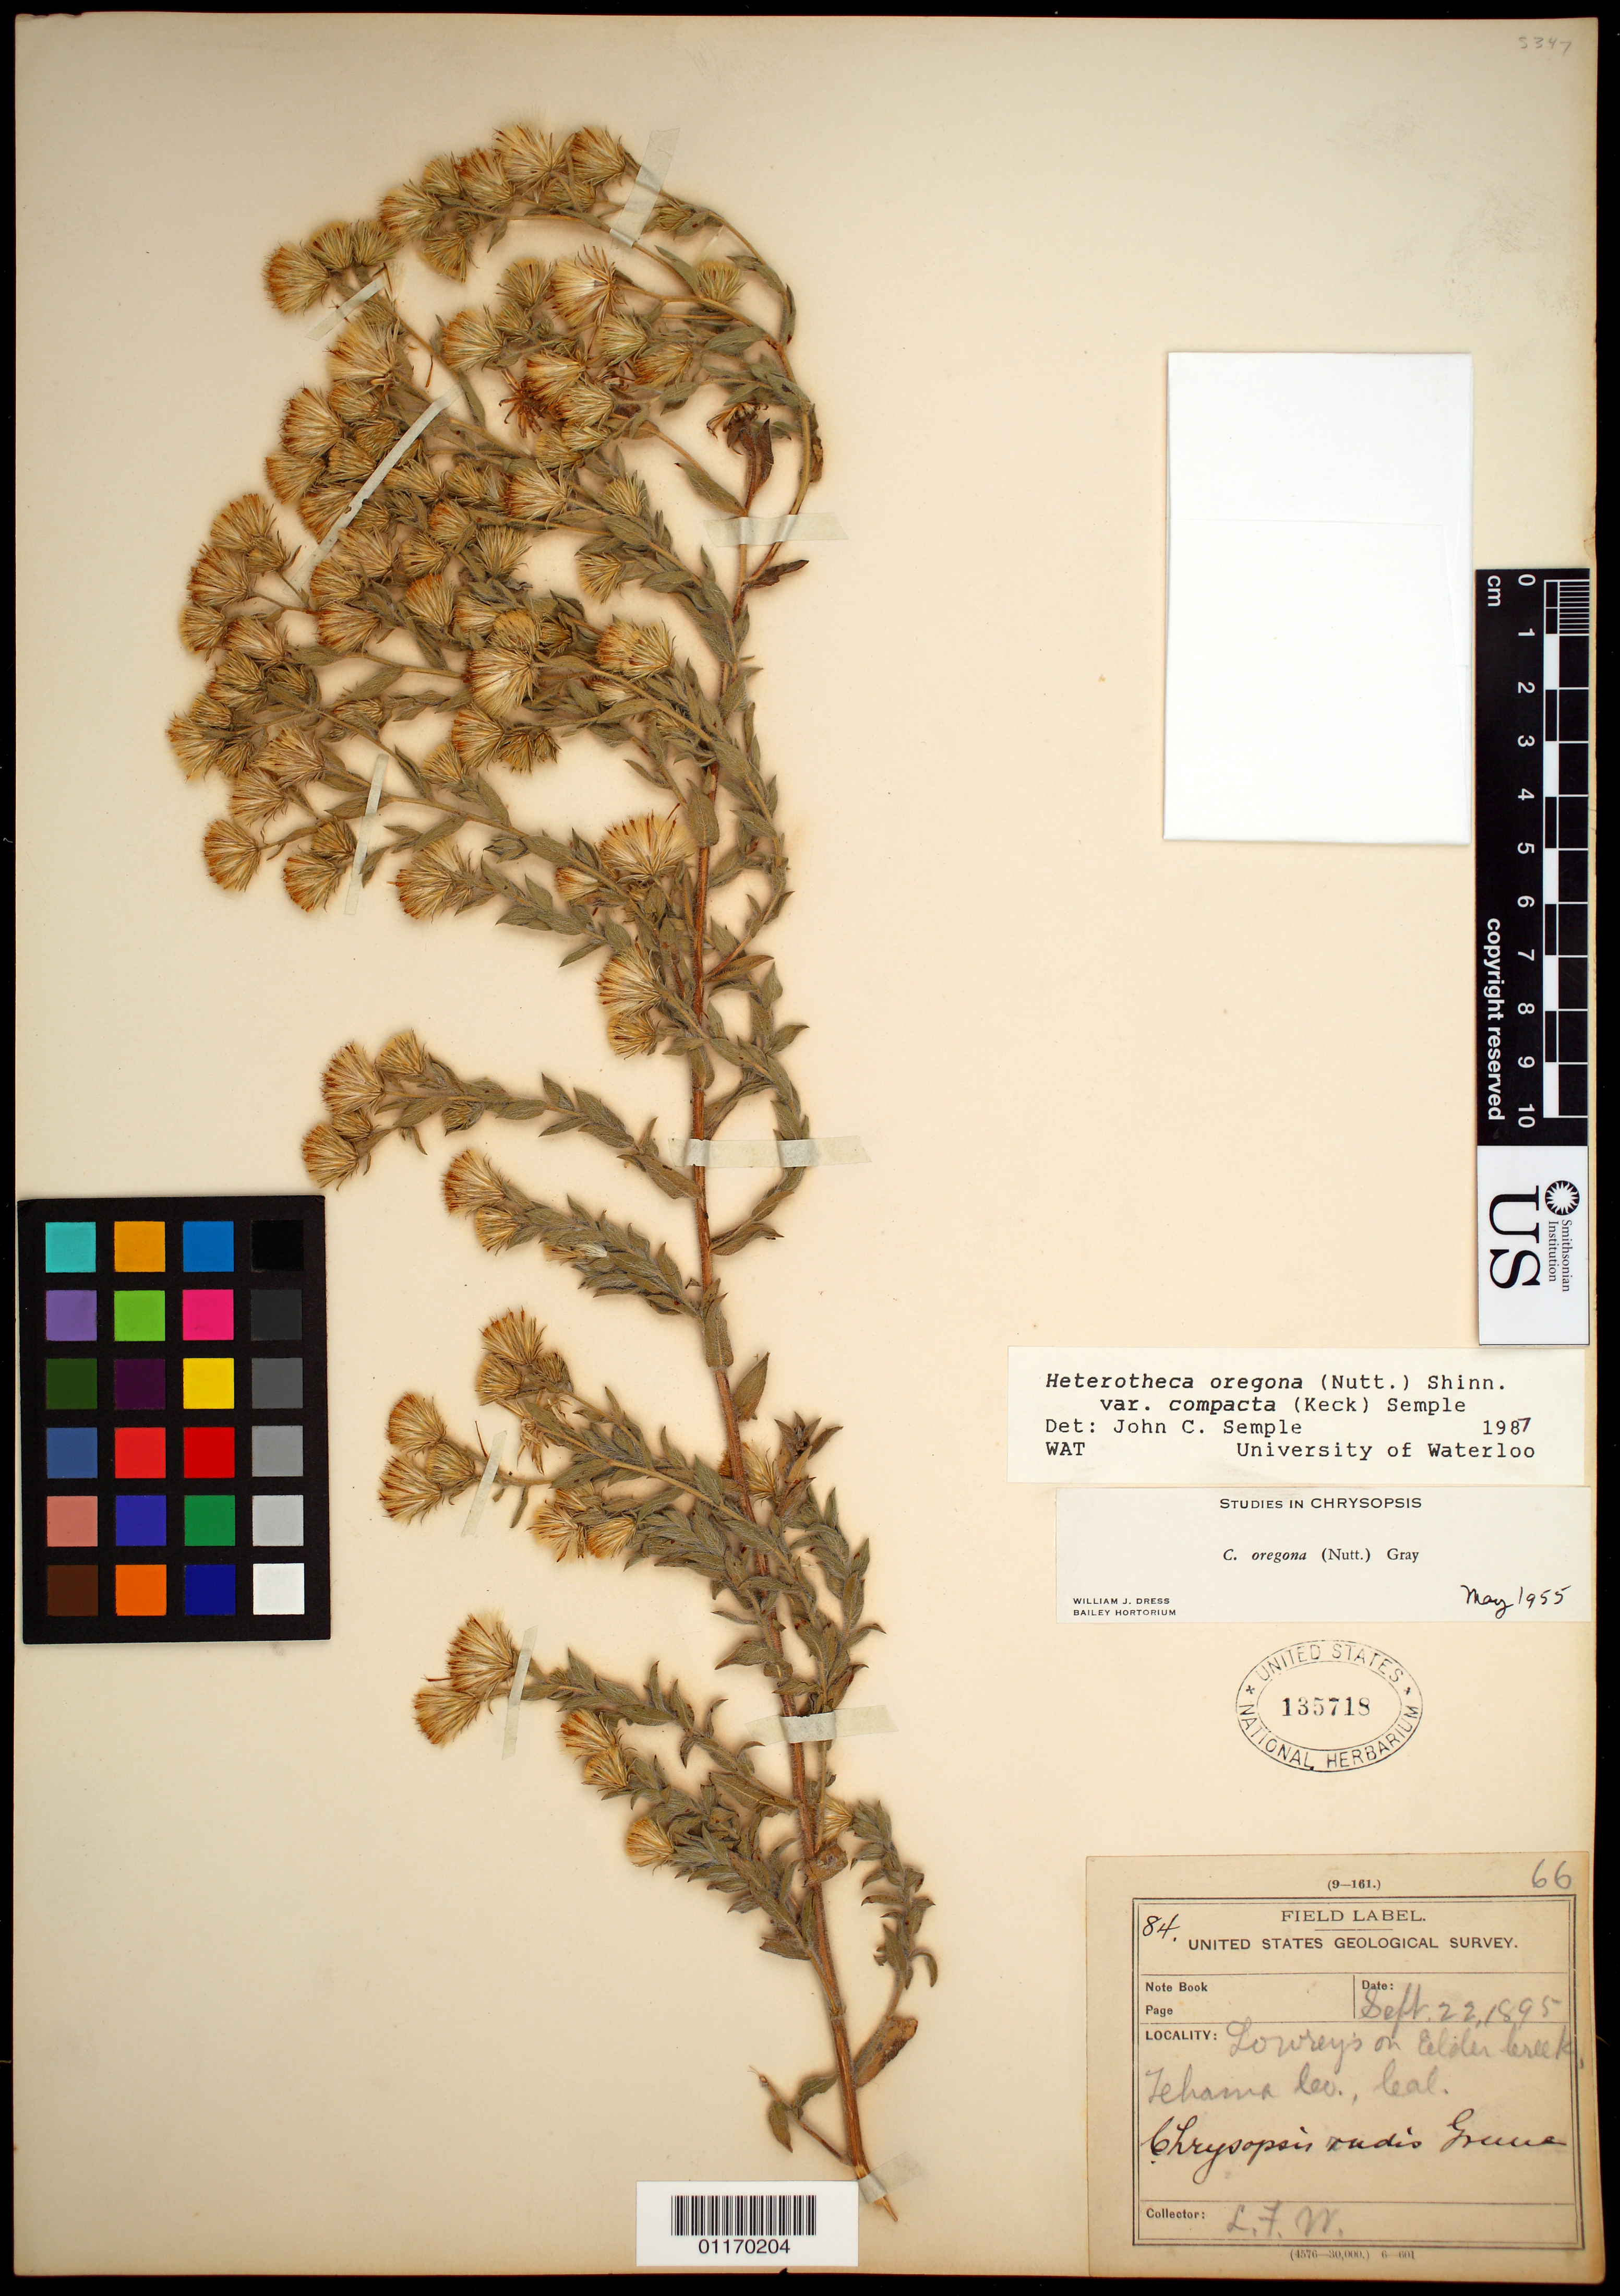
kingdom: Plantae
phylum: Tracheophyta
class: Magnoliopsida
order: Asterales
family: Asteraceae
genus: Heterotheca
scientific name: Heterotheca oregona var. scaberrima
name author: (A. Gray) Semple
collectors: L. F. Ward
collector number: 66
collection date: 1895-09-22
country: United States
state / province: California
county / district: Tehama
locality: Lowrey's on Eelder Creek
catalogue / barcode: US 135718